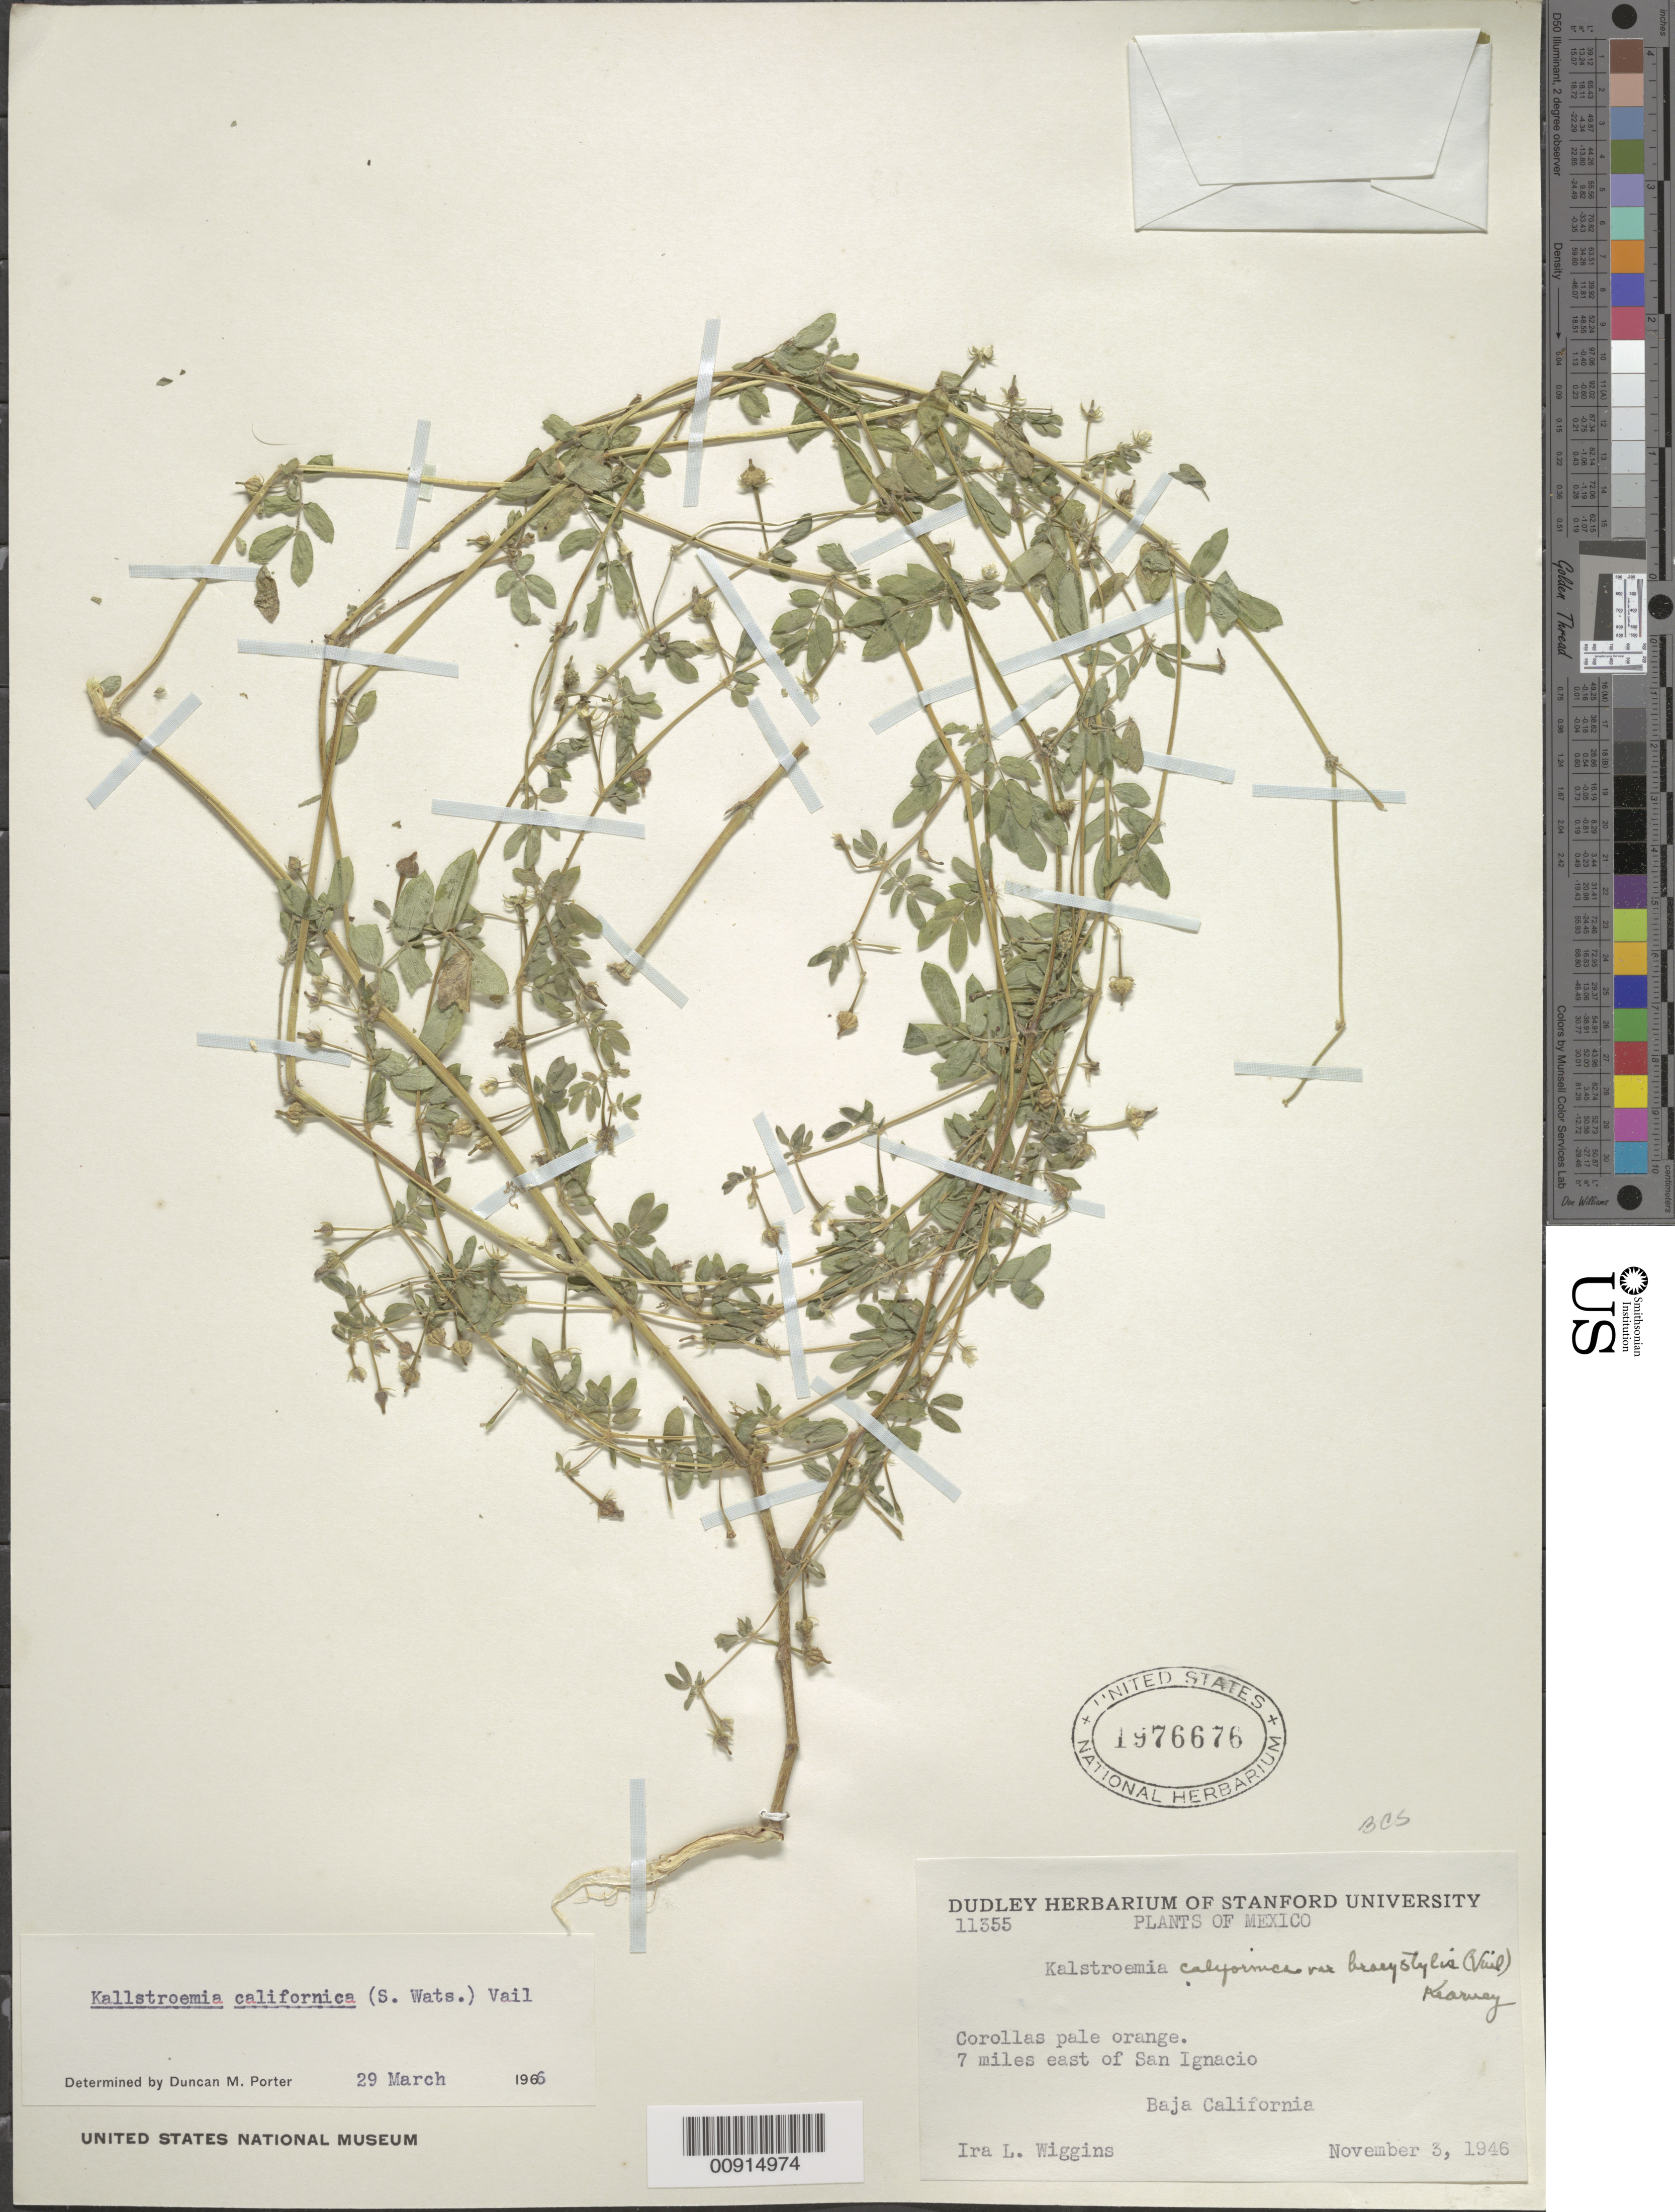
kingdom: Plantae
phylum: Tracheophyta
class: Magnoliopsida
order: Zygophyllales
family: Zygophyllaceae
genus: Kallstroemia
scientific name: Kallstroemia californica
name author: (S. Watson) Vail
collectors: I. L. Wiggins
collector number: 11355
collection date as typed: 03 Nov 1946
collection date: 1946-11-03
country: Mexico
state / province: Baja California Sur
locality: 7 miles east of San Ignacio. Baja California.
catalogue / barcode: US 1976676